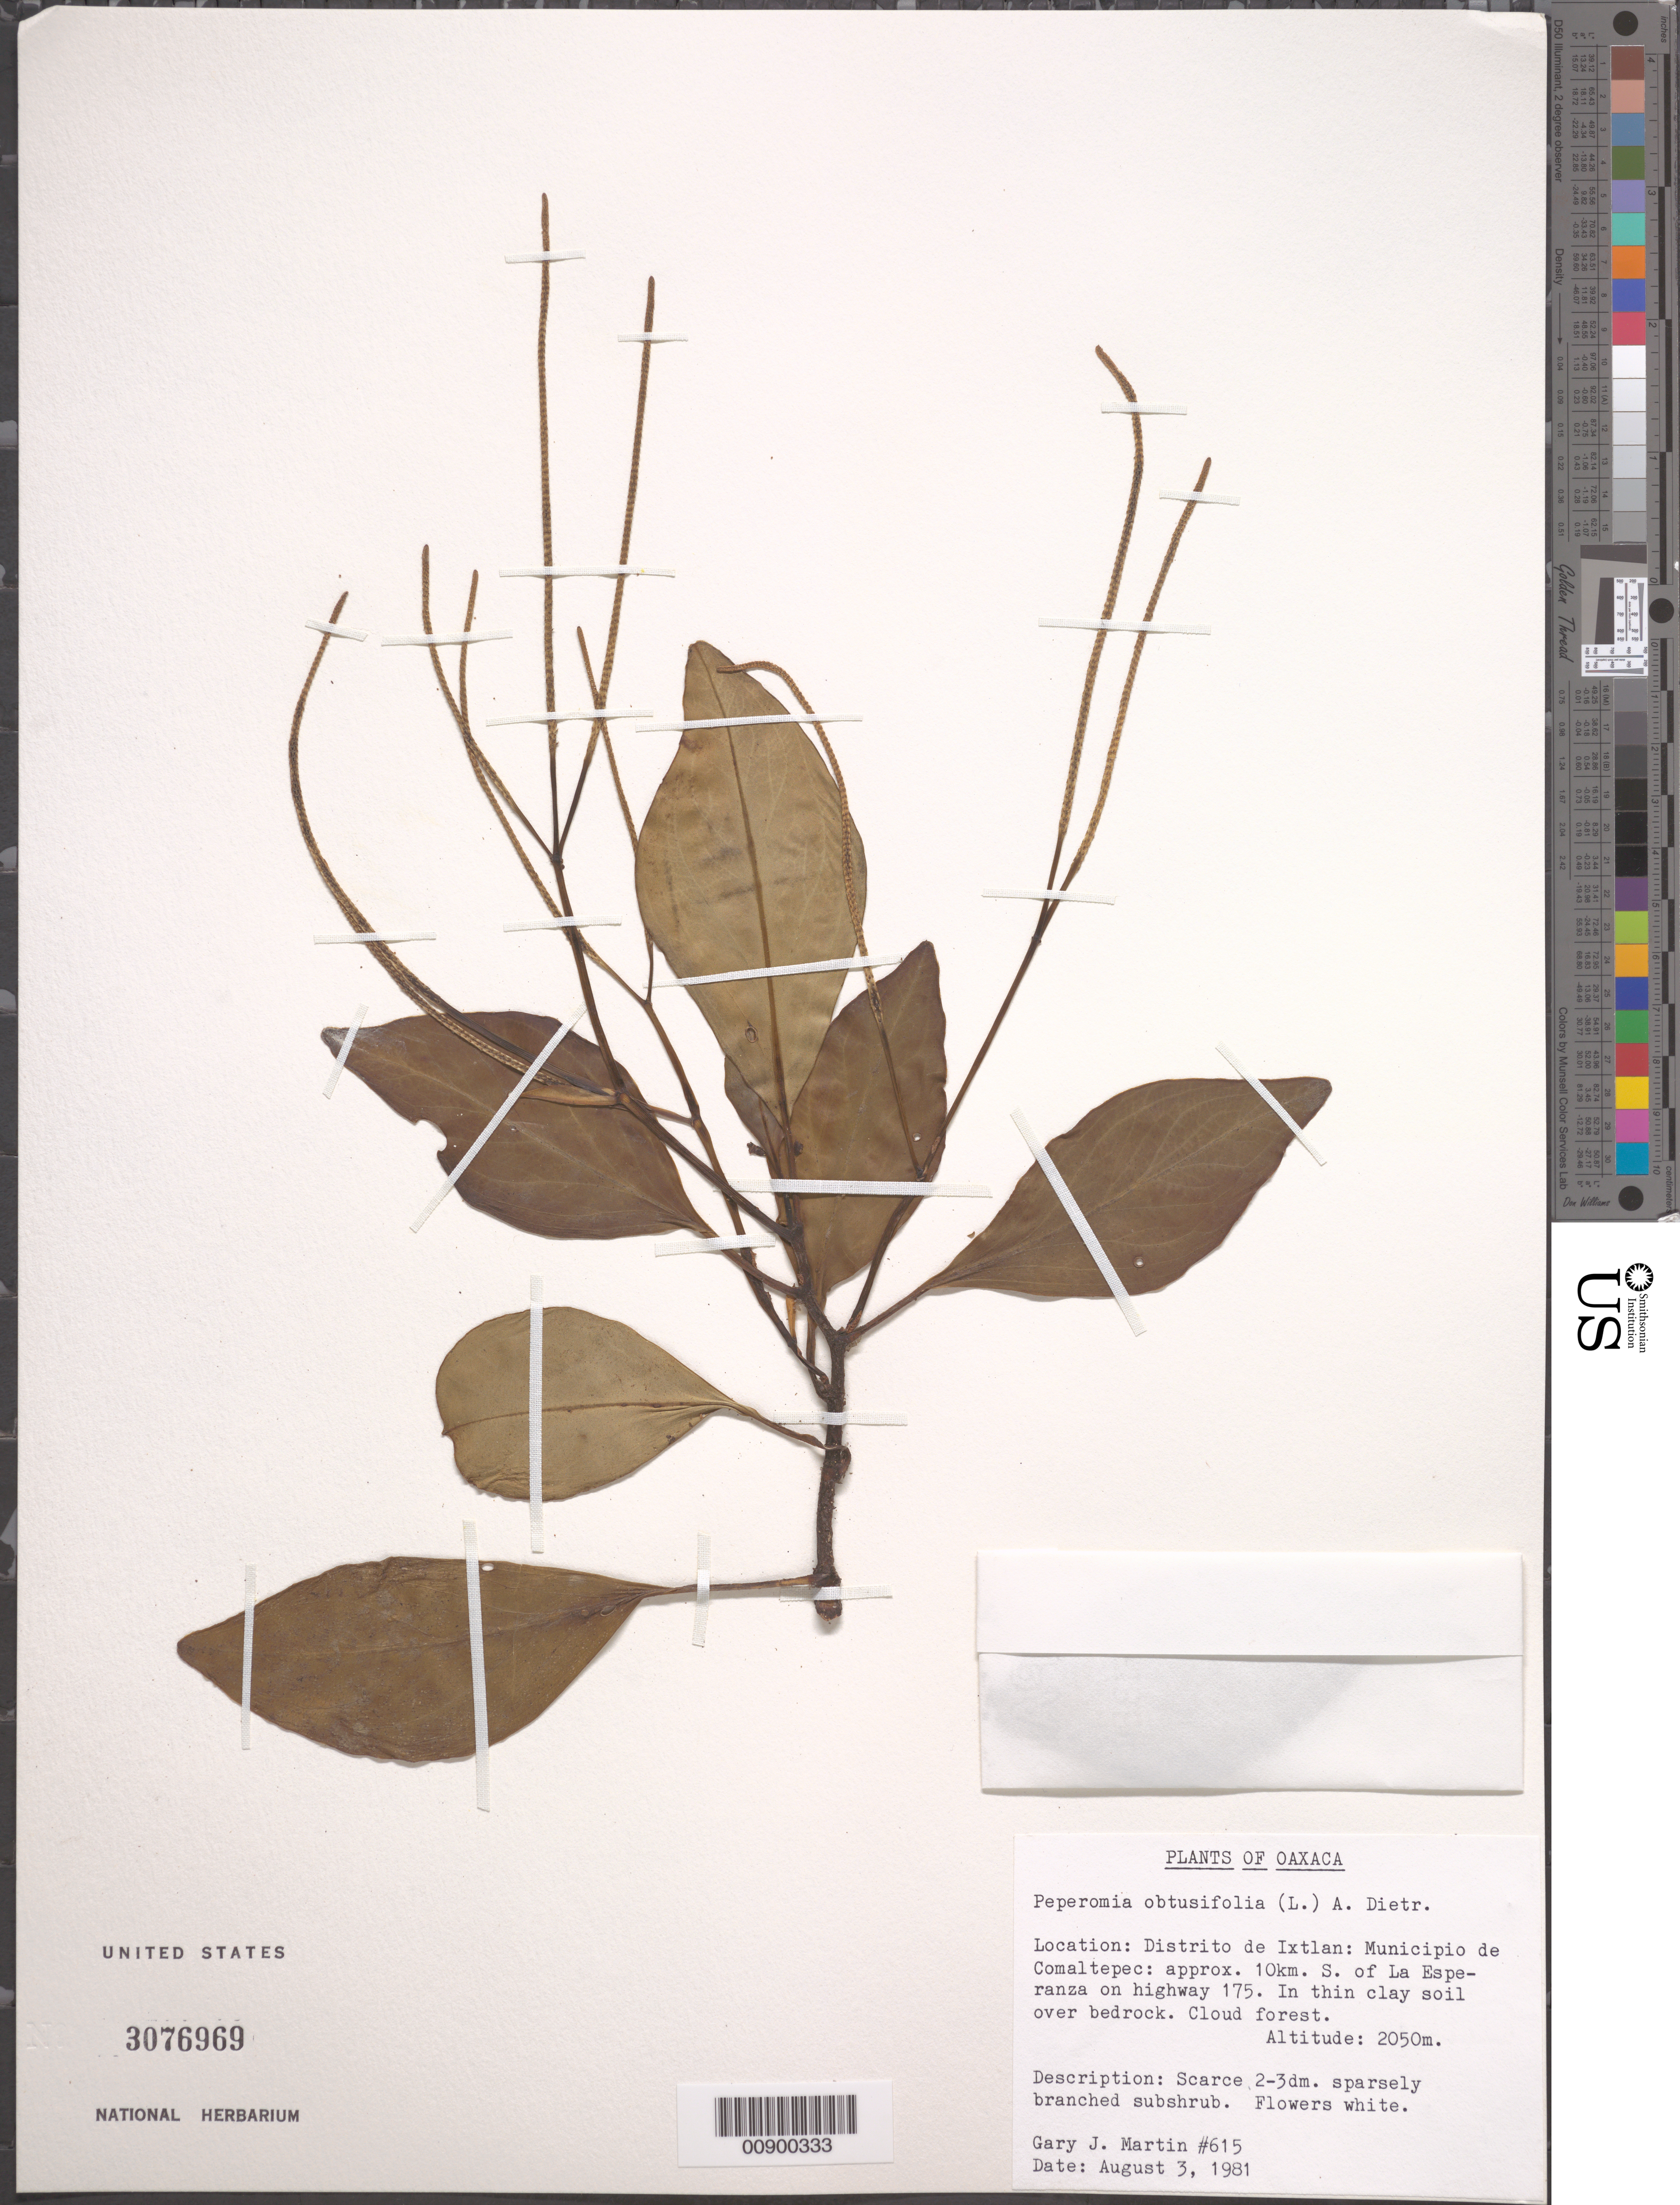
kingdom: Plantae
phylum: Tracheophyta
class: Magnoliopsida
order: Piperales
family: Piperaceae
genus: Peperomia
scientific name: Peperomia obtusifolia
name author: (L.) A. Dietr.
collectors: G. J. Martin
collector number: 615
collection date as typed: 03 Aug 1981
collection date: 1981-08-03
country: Mexico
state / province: Oaxaca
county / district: Ixtlán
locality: Oaxaca: Distrito de Ixtlán: Municipio de Comaltepec: approx. 10 km. S of La Esperanza on highway 175.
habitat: In thin clay soil over bedrock. Cloud forest.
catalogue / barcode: US 3076969